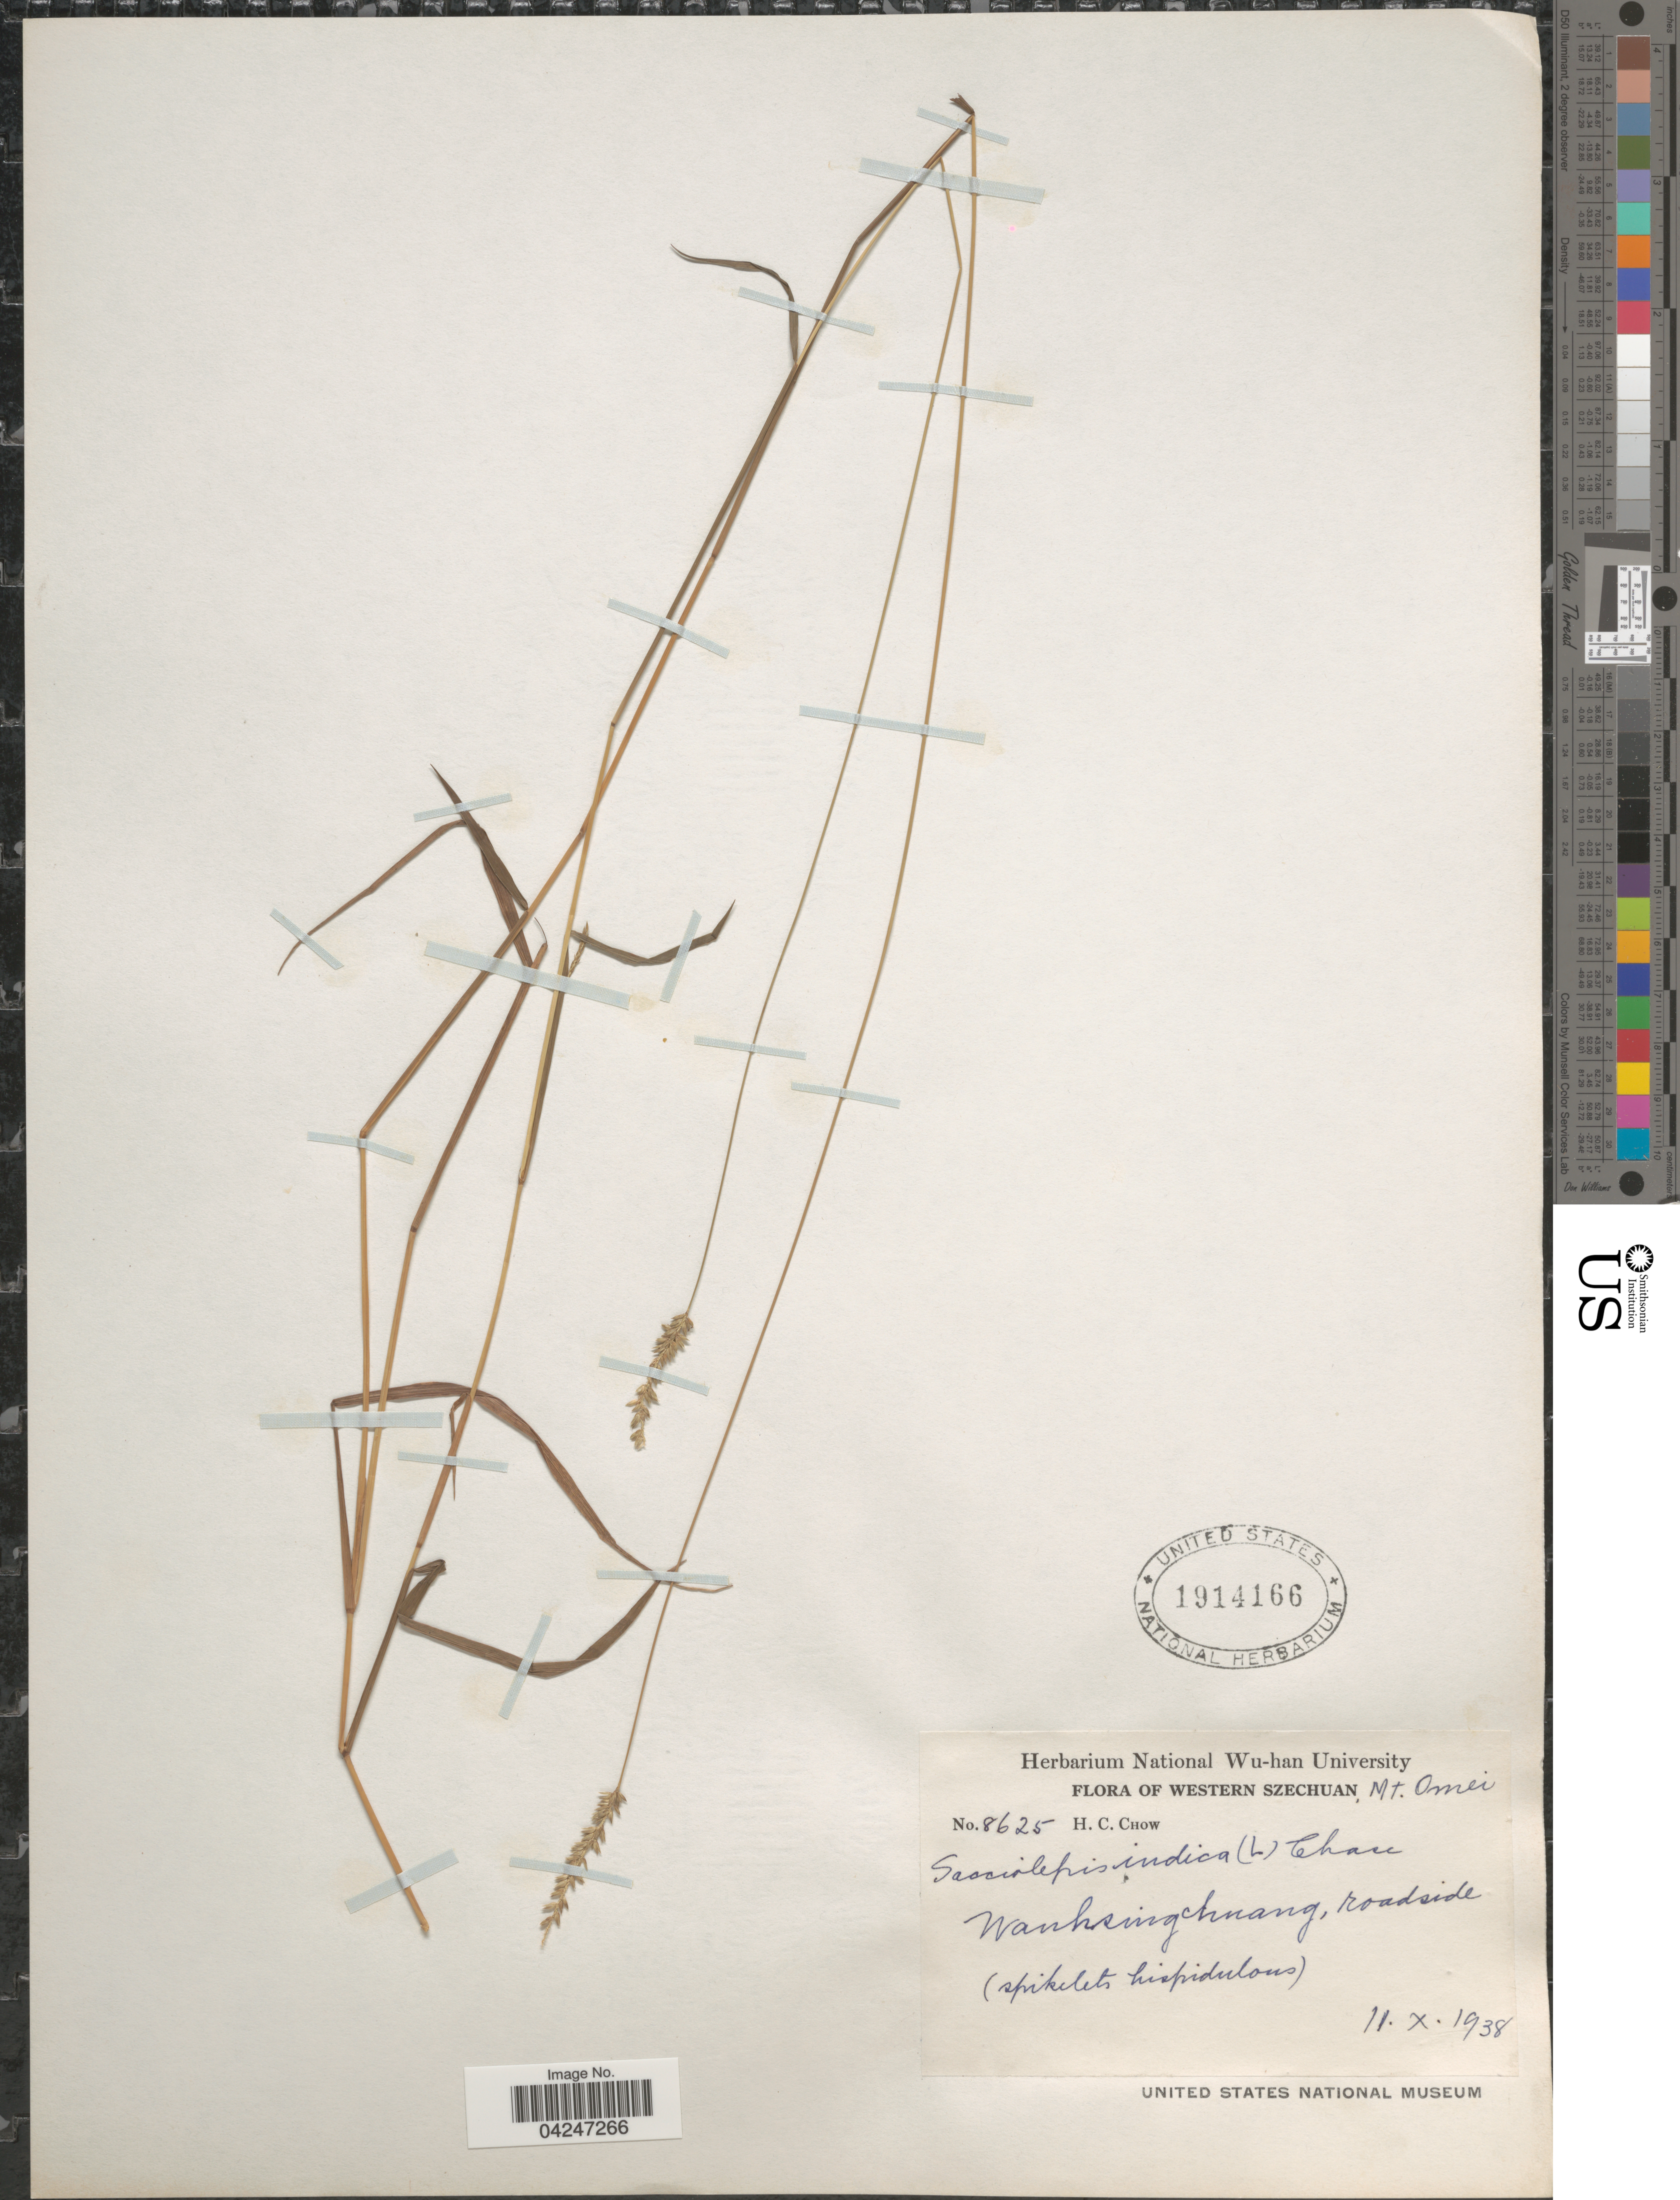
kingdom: Plantae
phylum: Tracheophyta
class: Liliopsida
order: Poales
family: Poaceae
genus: Sacciolepis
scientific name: Sacciolepis indica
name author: (L.) Chase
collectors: H. Chow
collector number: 8625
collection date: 1938-10-11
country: China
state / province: Sichuan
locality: Western Szechuan. Mt. Omei. Wanhsingchuang, roadside,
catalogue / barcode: US 1914166